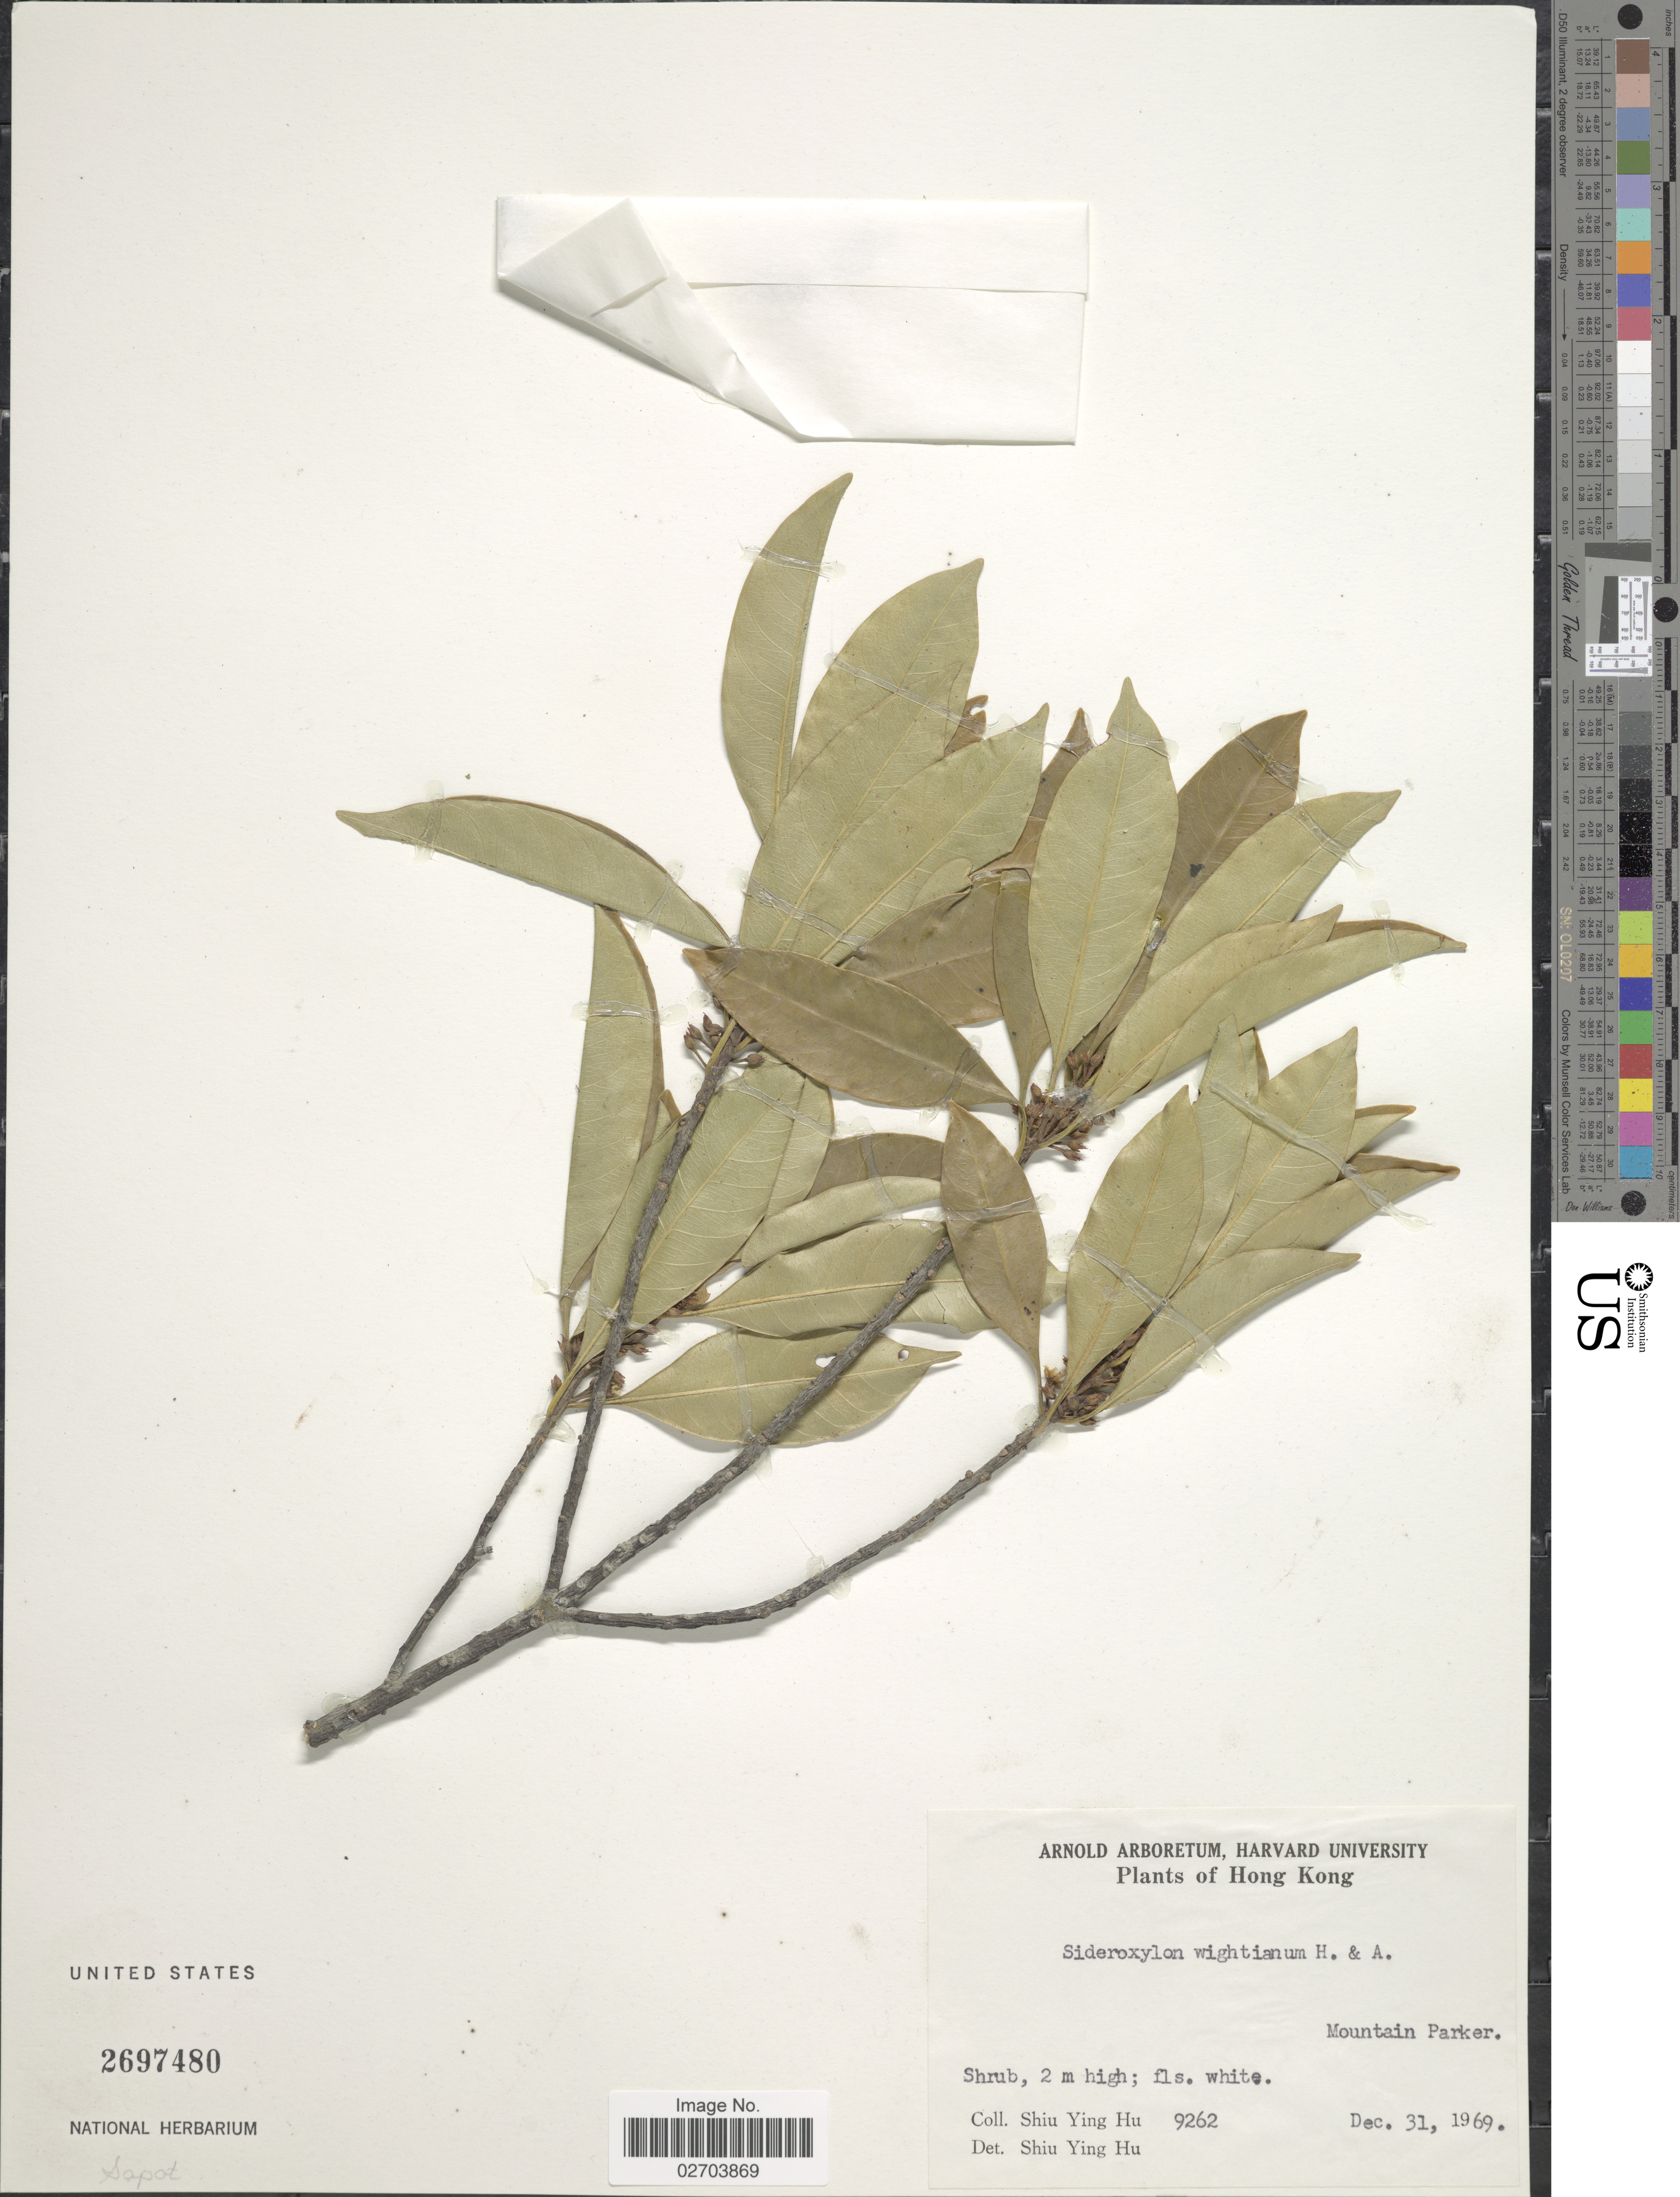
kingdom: Plantae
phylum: Tracheophyta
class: Magnoliopsida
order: Ericales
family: Sapotaceae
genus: Sideroxylon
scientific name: Sideroxylon wightianum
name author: Hook. & Arn.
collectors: S. Y. Hu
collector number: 9262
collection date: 1969-12-31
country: China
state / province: Hong Kong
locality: Mountain Parker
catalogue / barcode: US 2697480